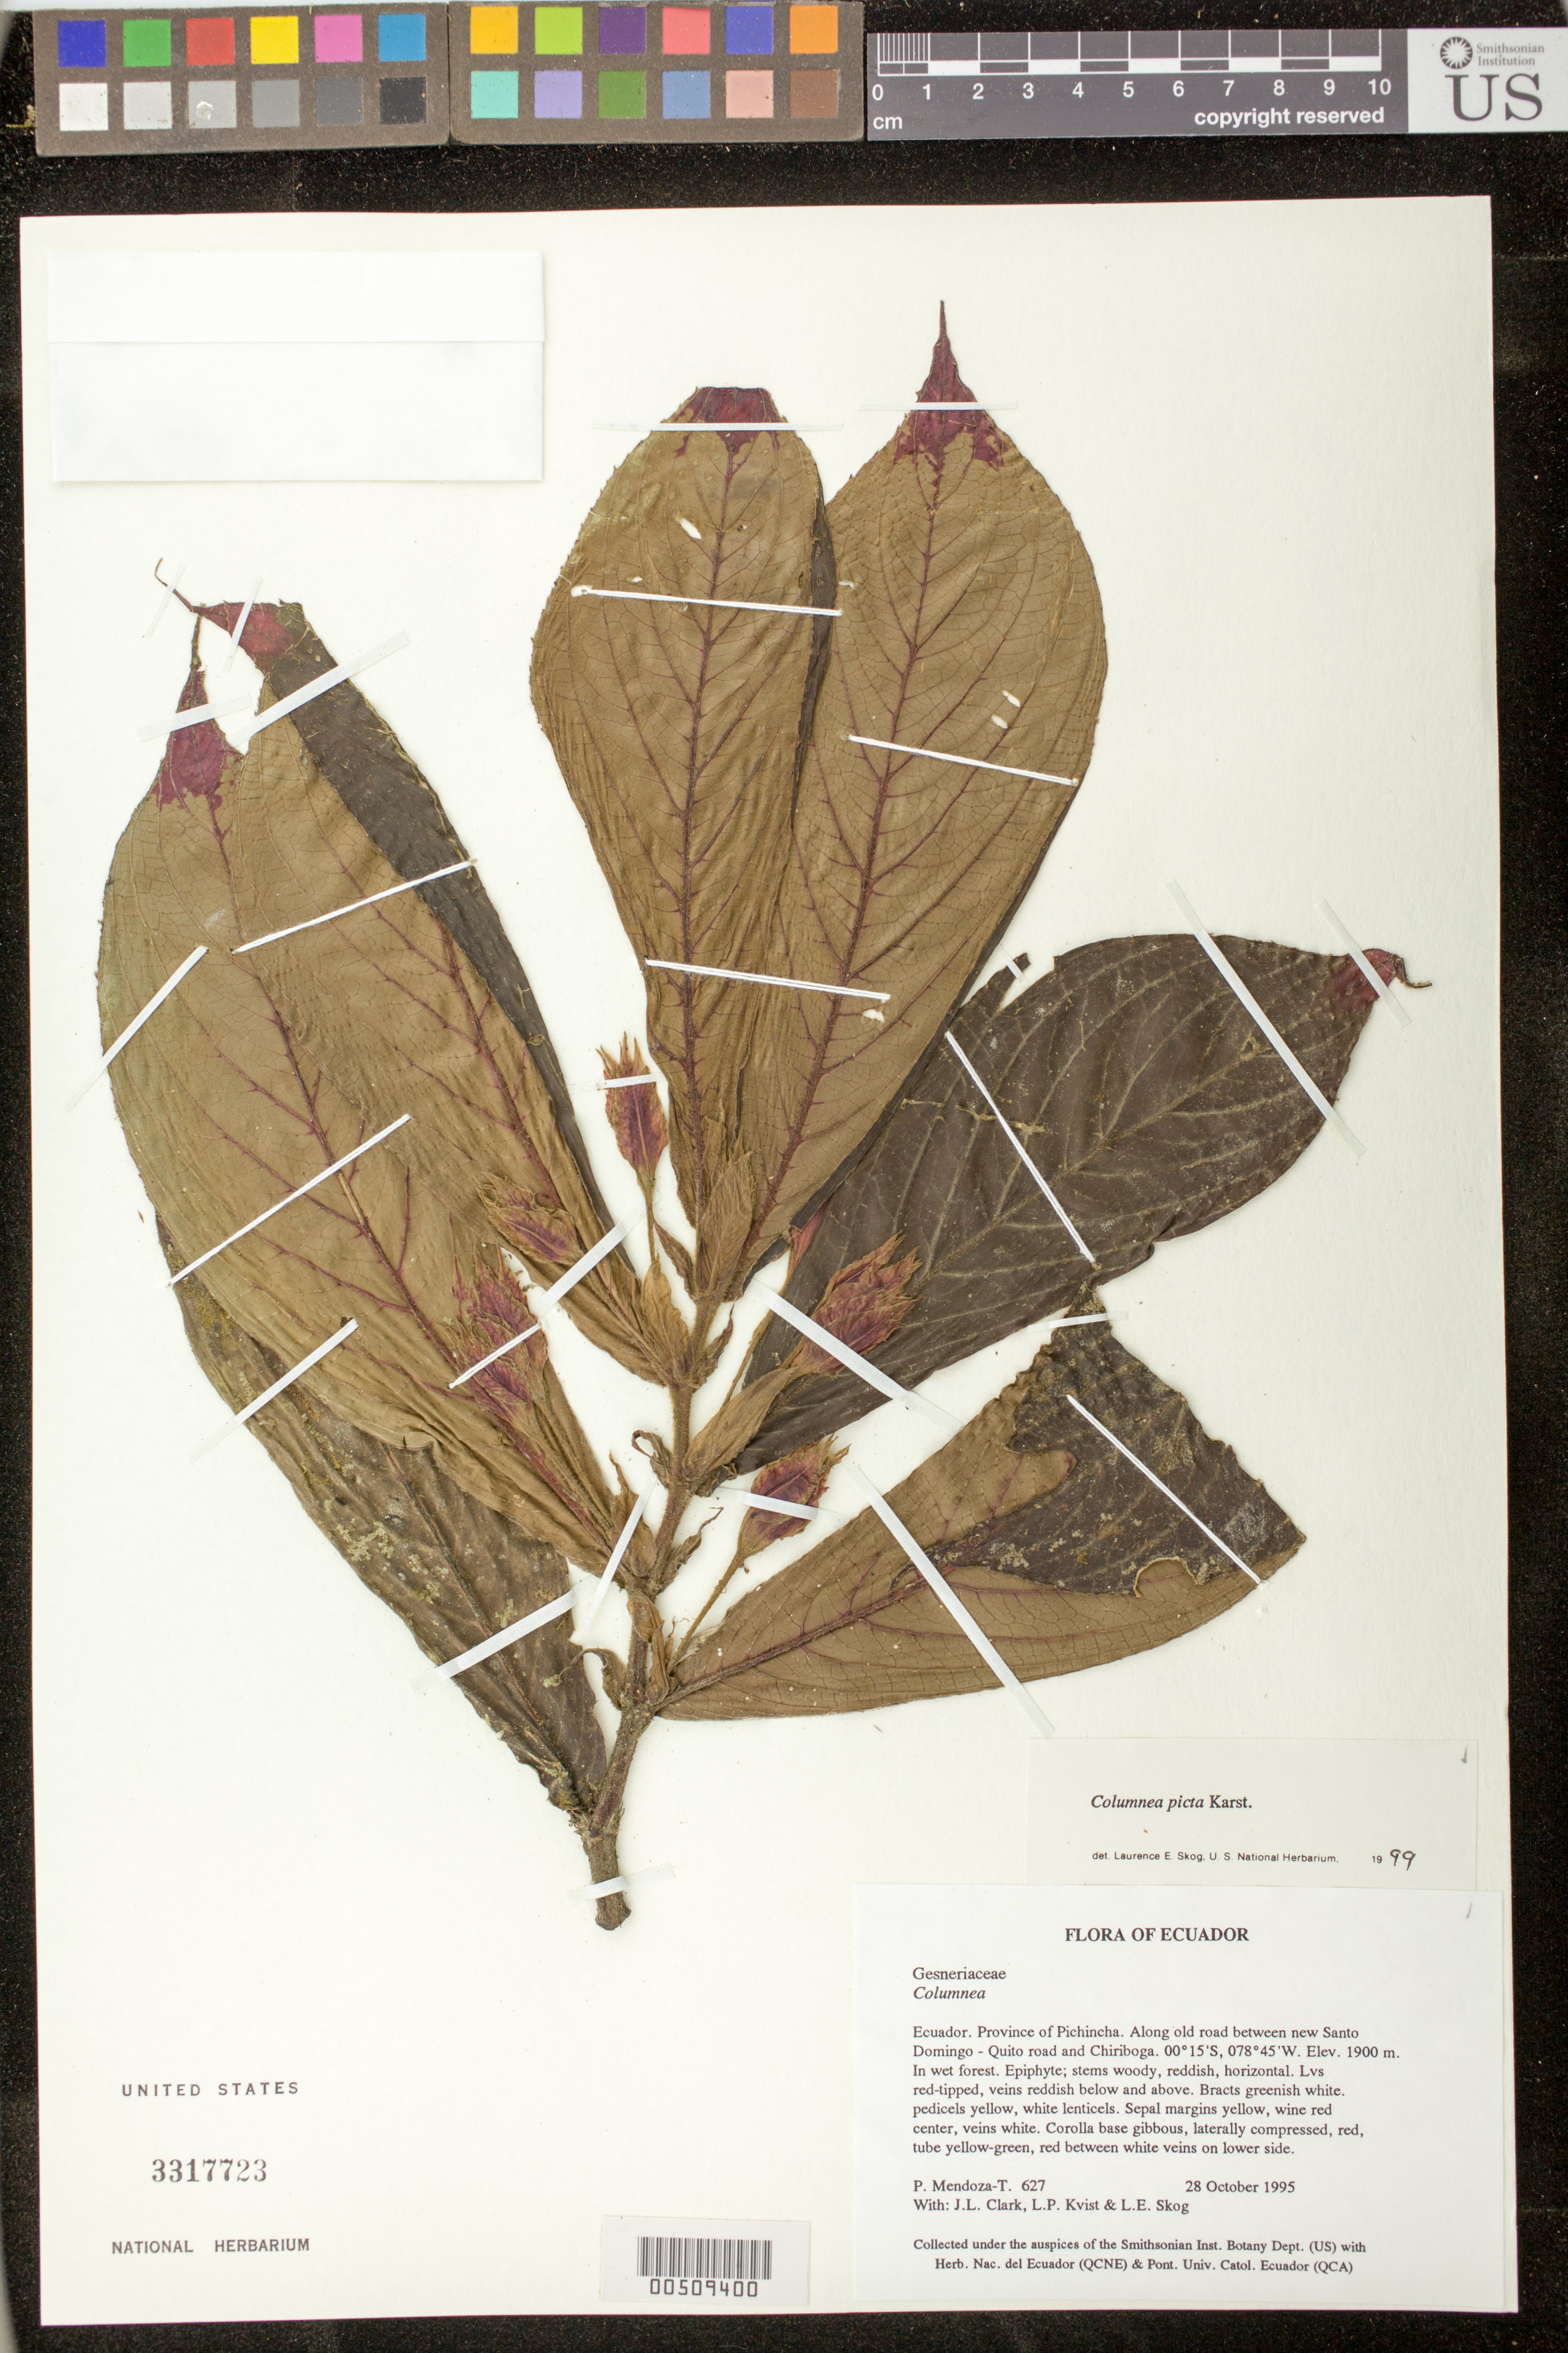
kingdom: Plantae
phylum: Tracheophyta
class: Magnoliopsida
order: Lamiales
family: Gesneriaceae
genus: Columnea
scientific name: Columnea karsteniana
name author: Singh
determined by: Skog, Laurence E.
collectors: P. Mendoza-T., J. L. Clark, L. P. Kvist & L. E. Skog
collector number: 627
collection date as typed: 28 Oct 1995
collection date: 1995-10-28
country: Ecuador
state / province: Pichincha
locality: Along old road between new Santo Domingo - Quito road and Chiriboga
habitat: In wet forest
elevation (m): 1900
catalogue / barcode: US 3317723